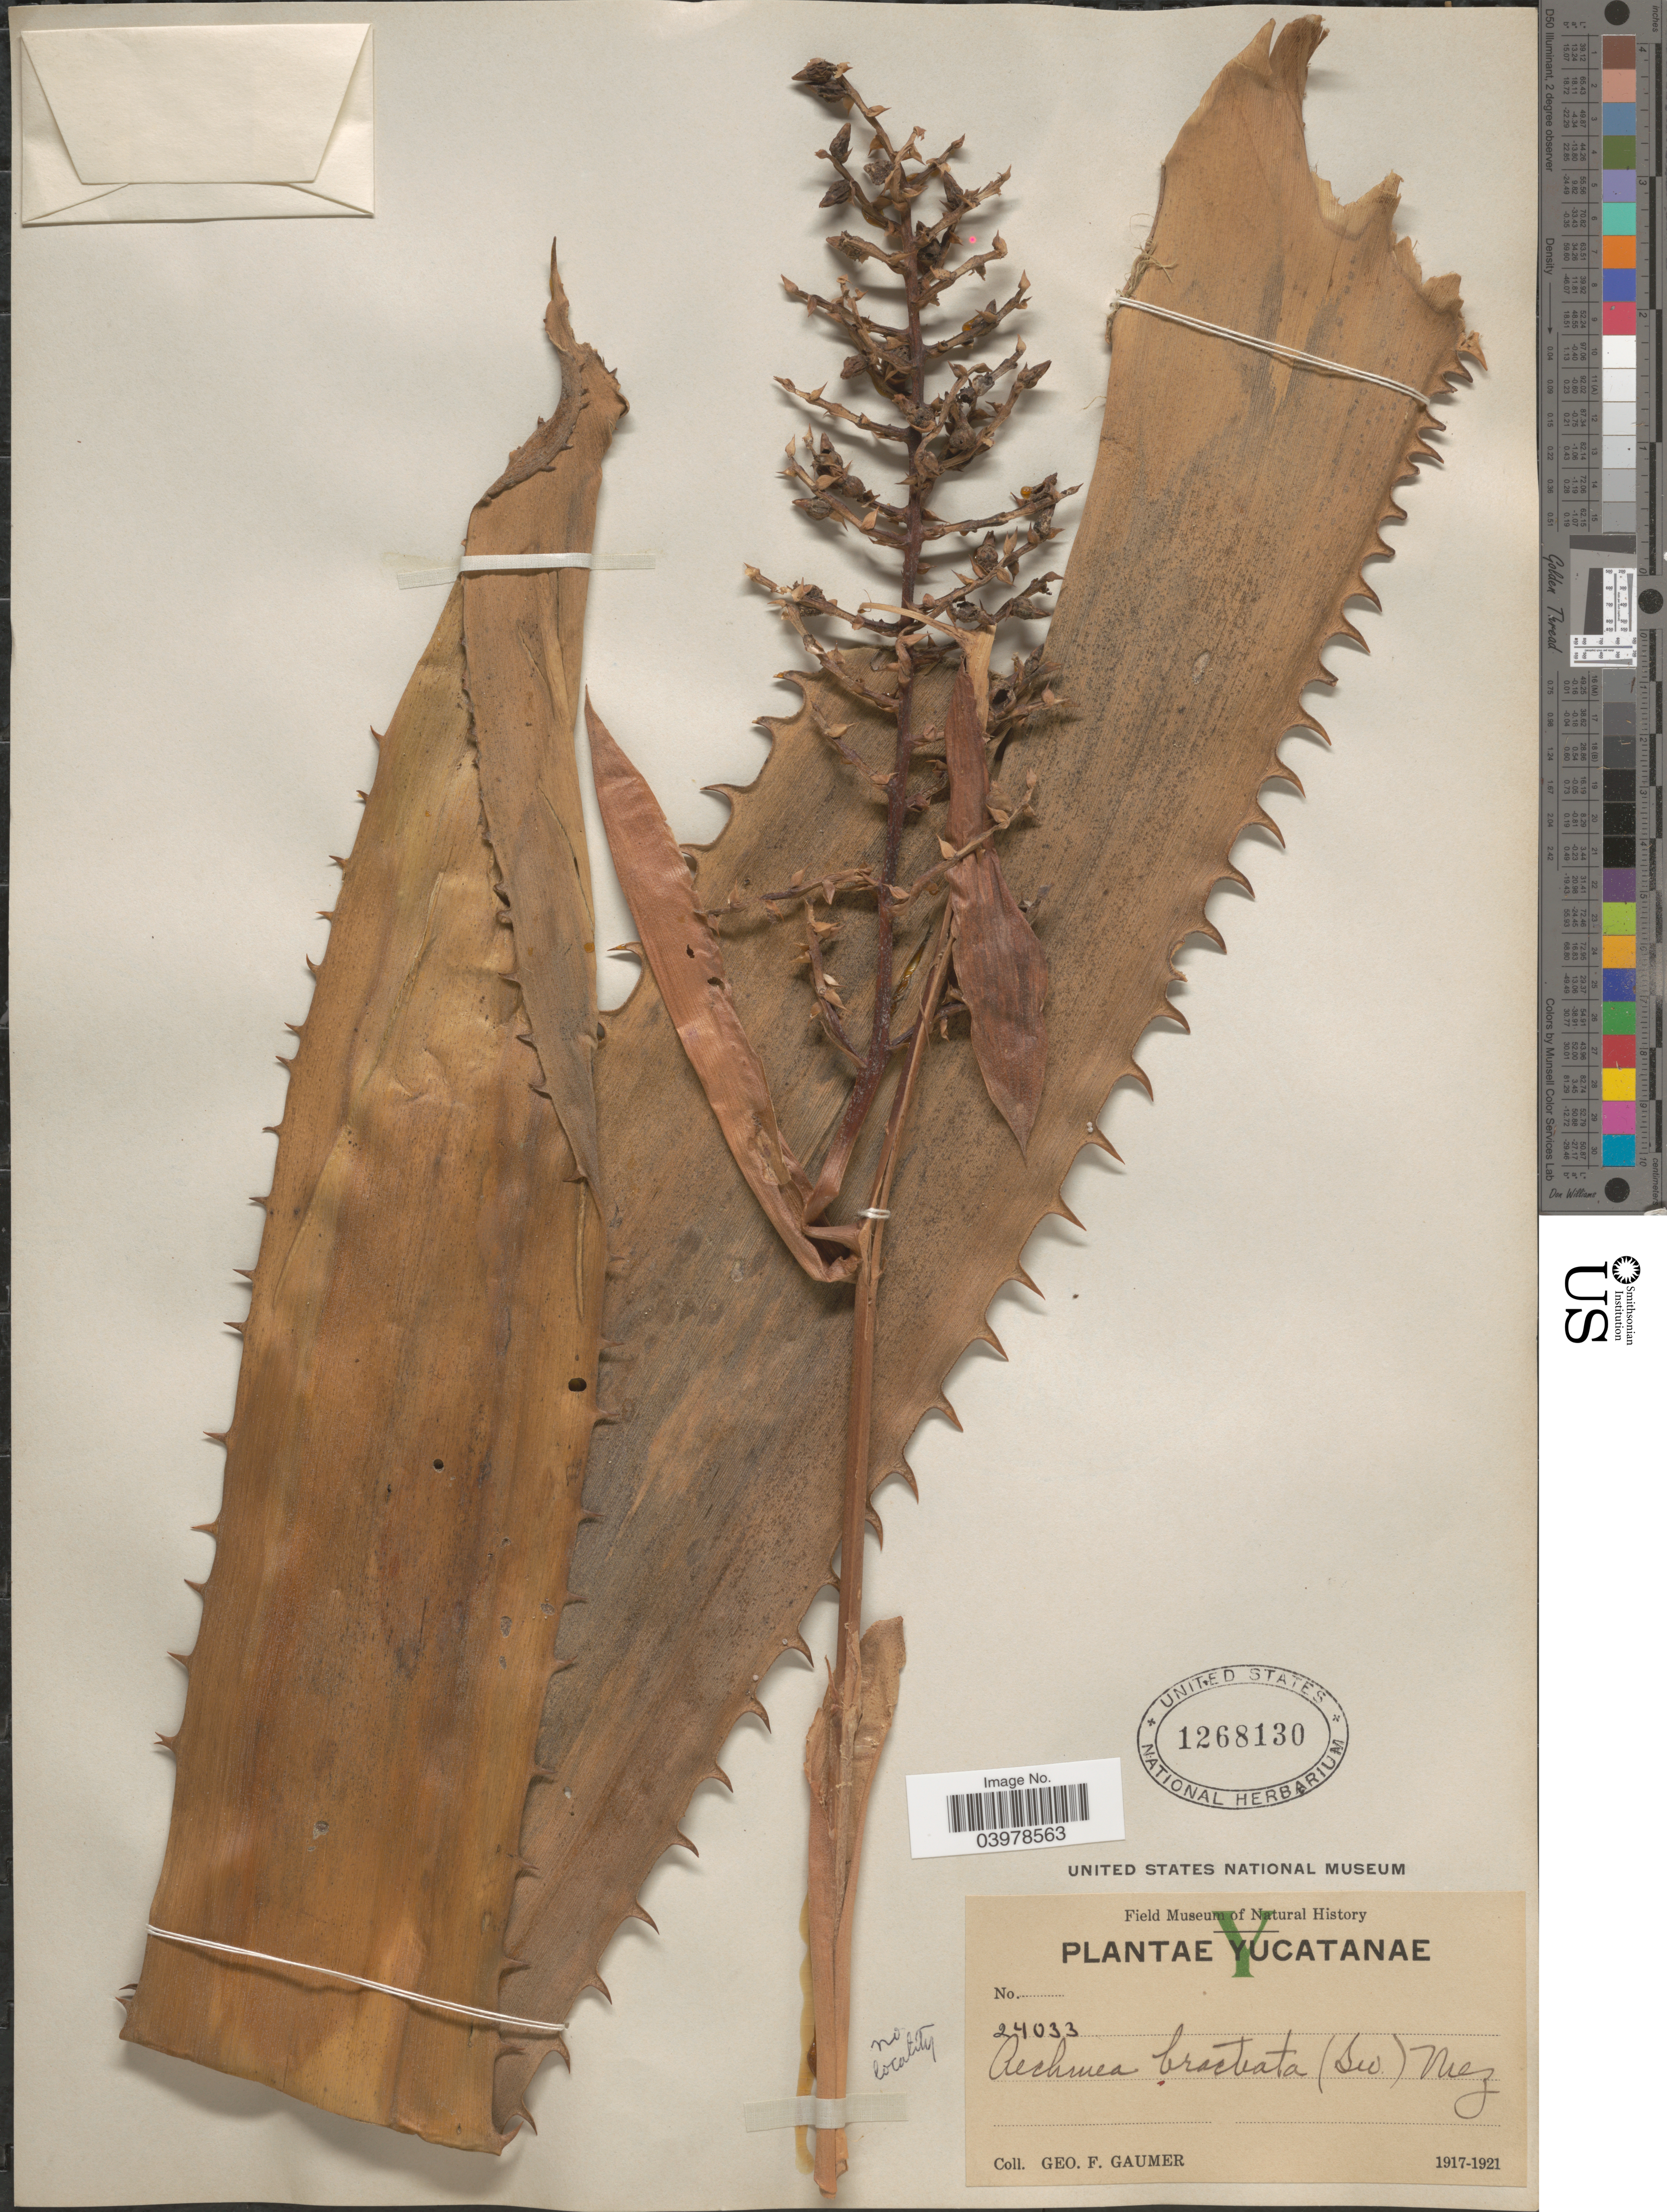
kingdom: Plantae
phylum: Tracheophyta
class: Liliopsida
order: Poales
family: Bromeliaceae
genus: Aechmea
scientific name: Aechmea bracteata var. bracteata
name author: (Sw.) Griseb.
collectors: G. F. Gaumer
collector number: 24033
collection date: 1917/1921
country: Mexico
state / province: Yucatán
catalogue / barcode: US 1268130